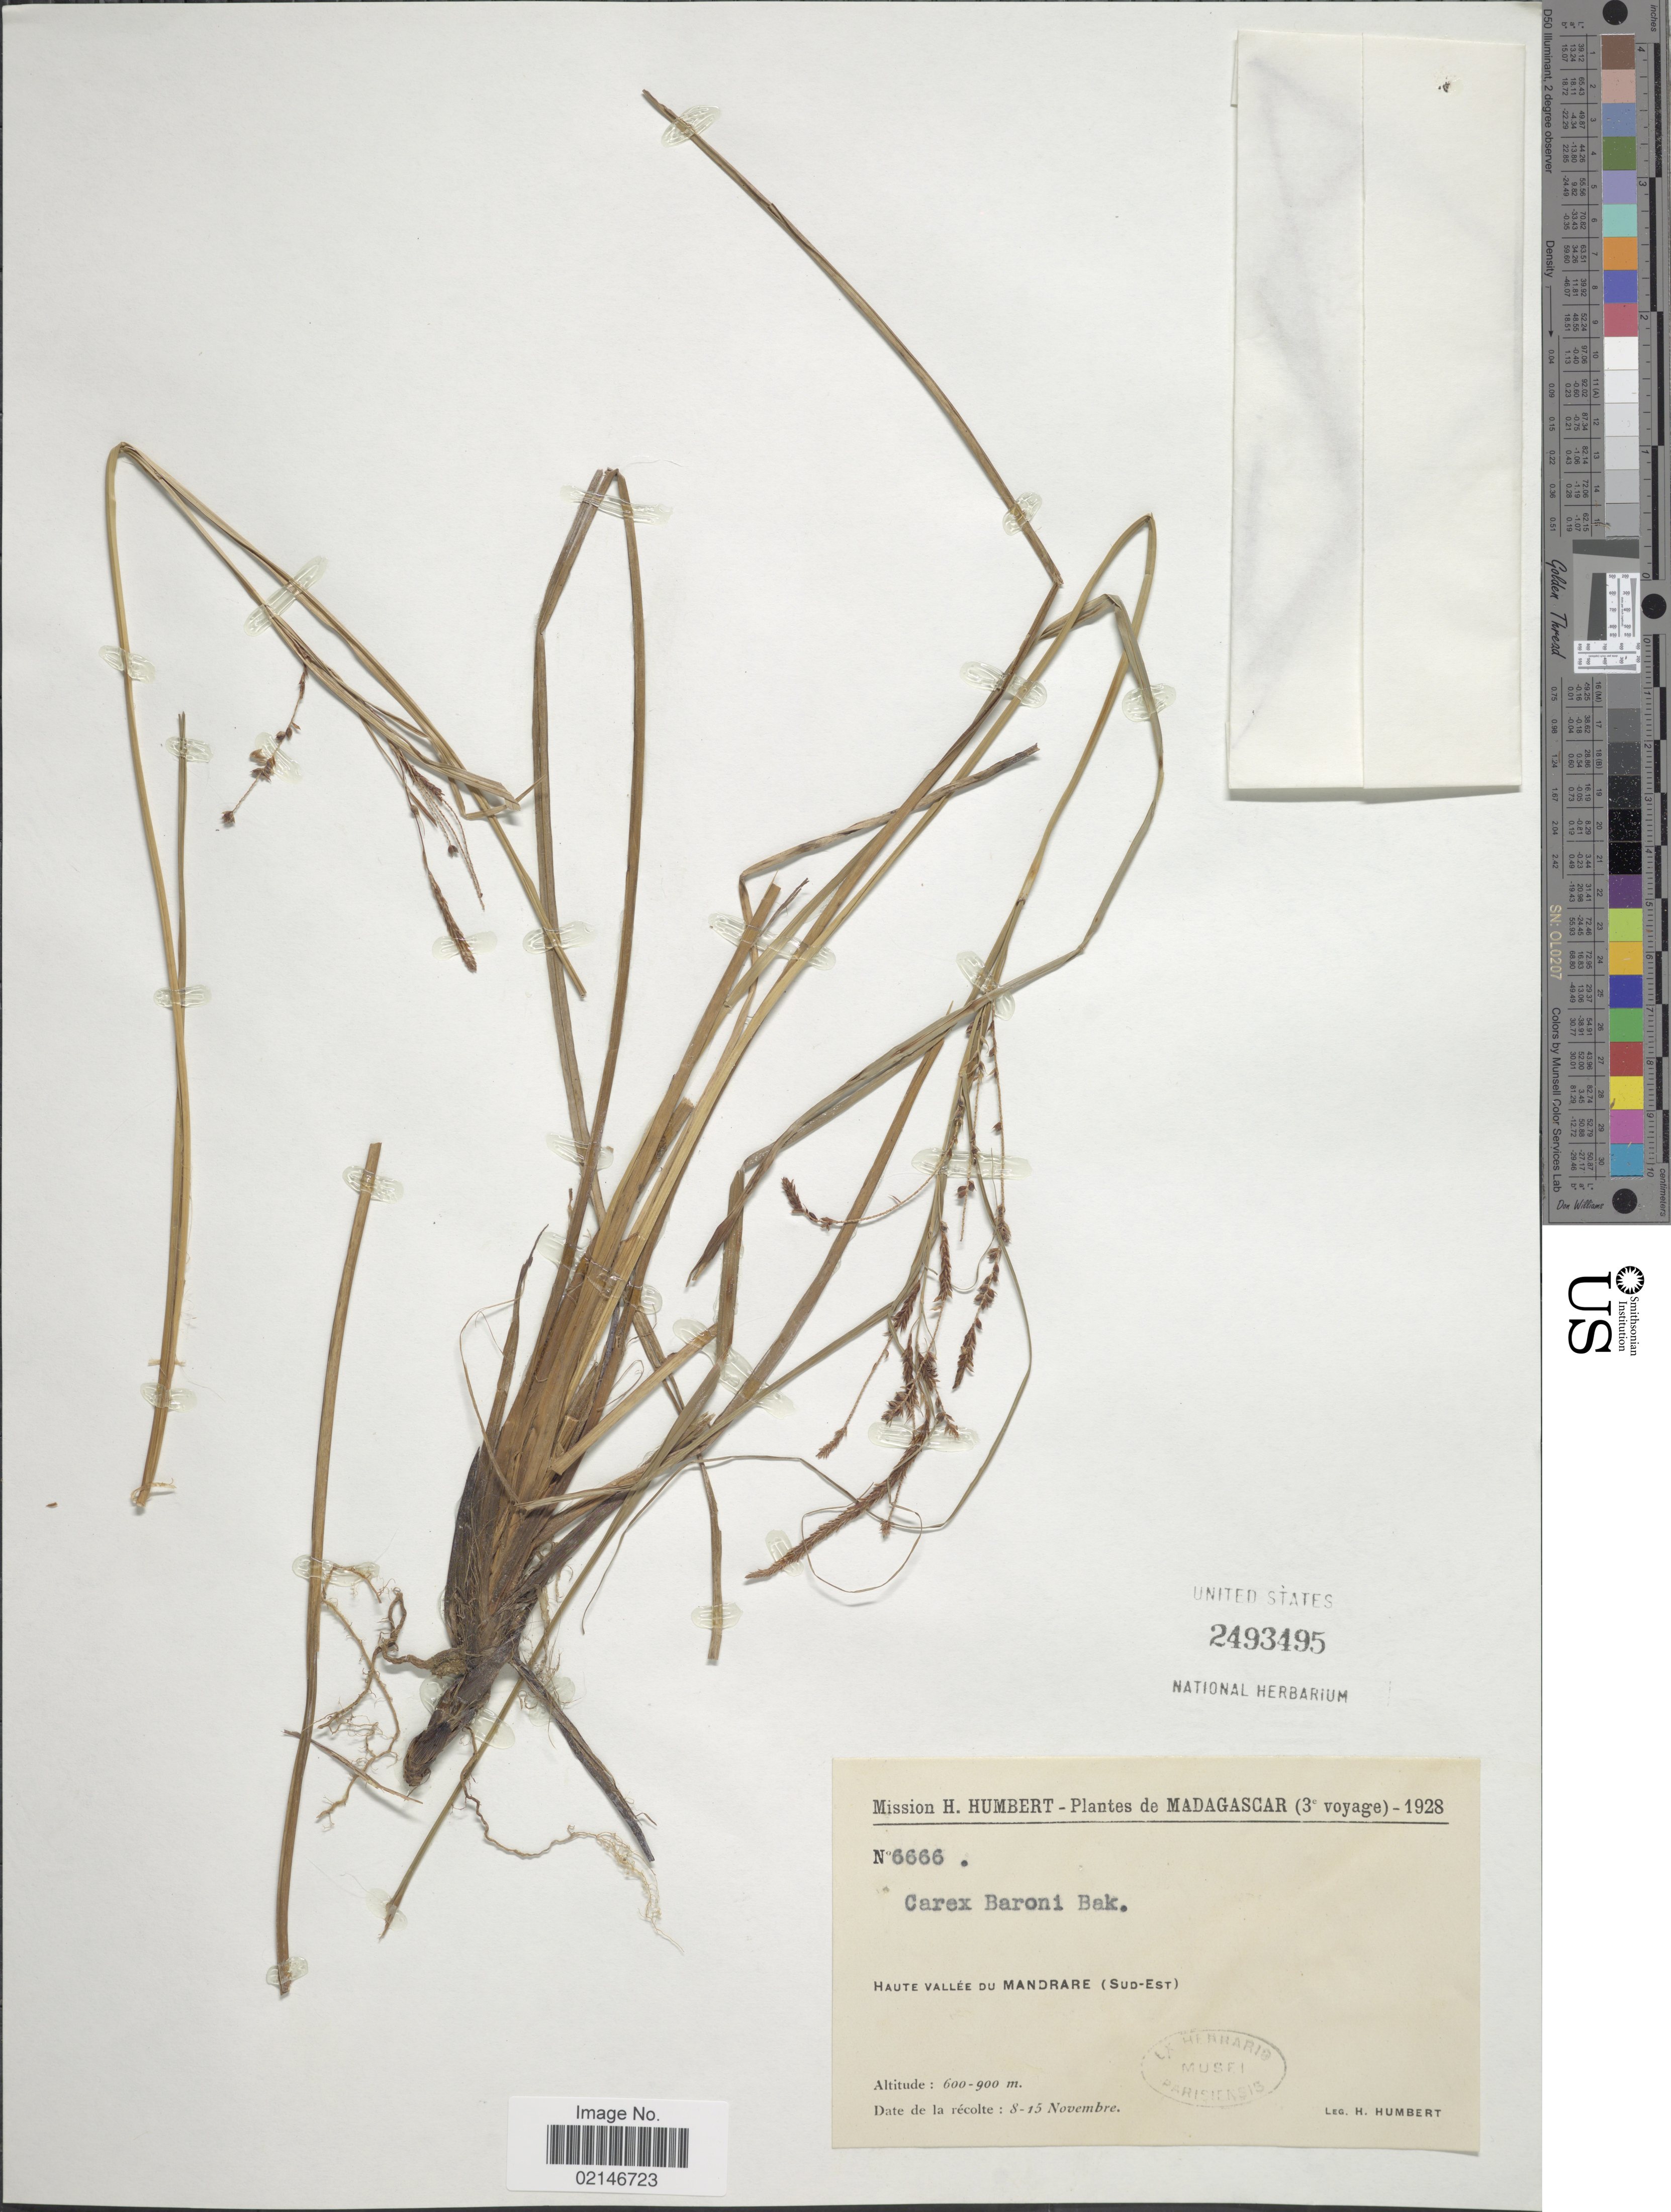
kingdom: Plantae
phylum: Tracheophyta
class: Liliopsida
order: Poales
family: Cyperaceae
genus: Carex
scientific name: Carex baronii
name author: Baker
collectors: H. Humbert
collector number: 6666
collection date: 1928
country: Madagascar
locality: Haute Vallee du Mandrare (Sud-Est)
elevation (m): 600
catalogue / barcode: US 2493495